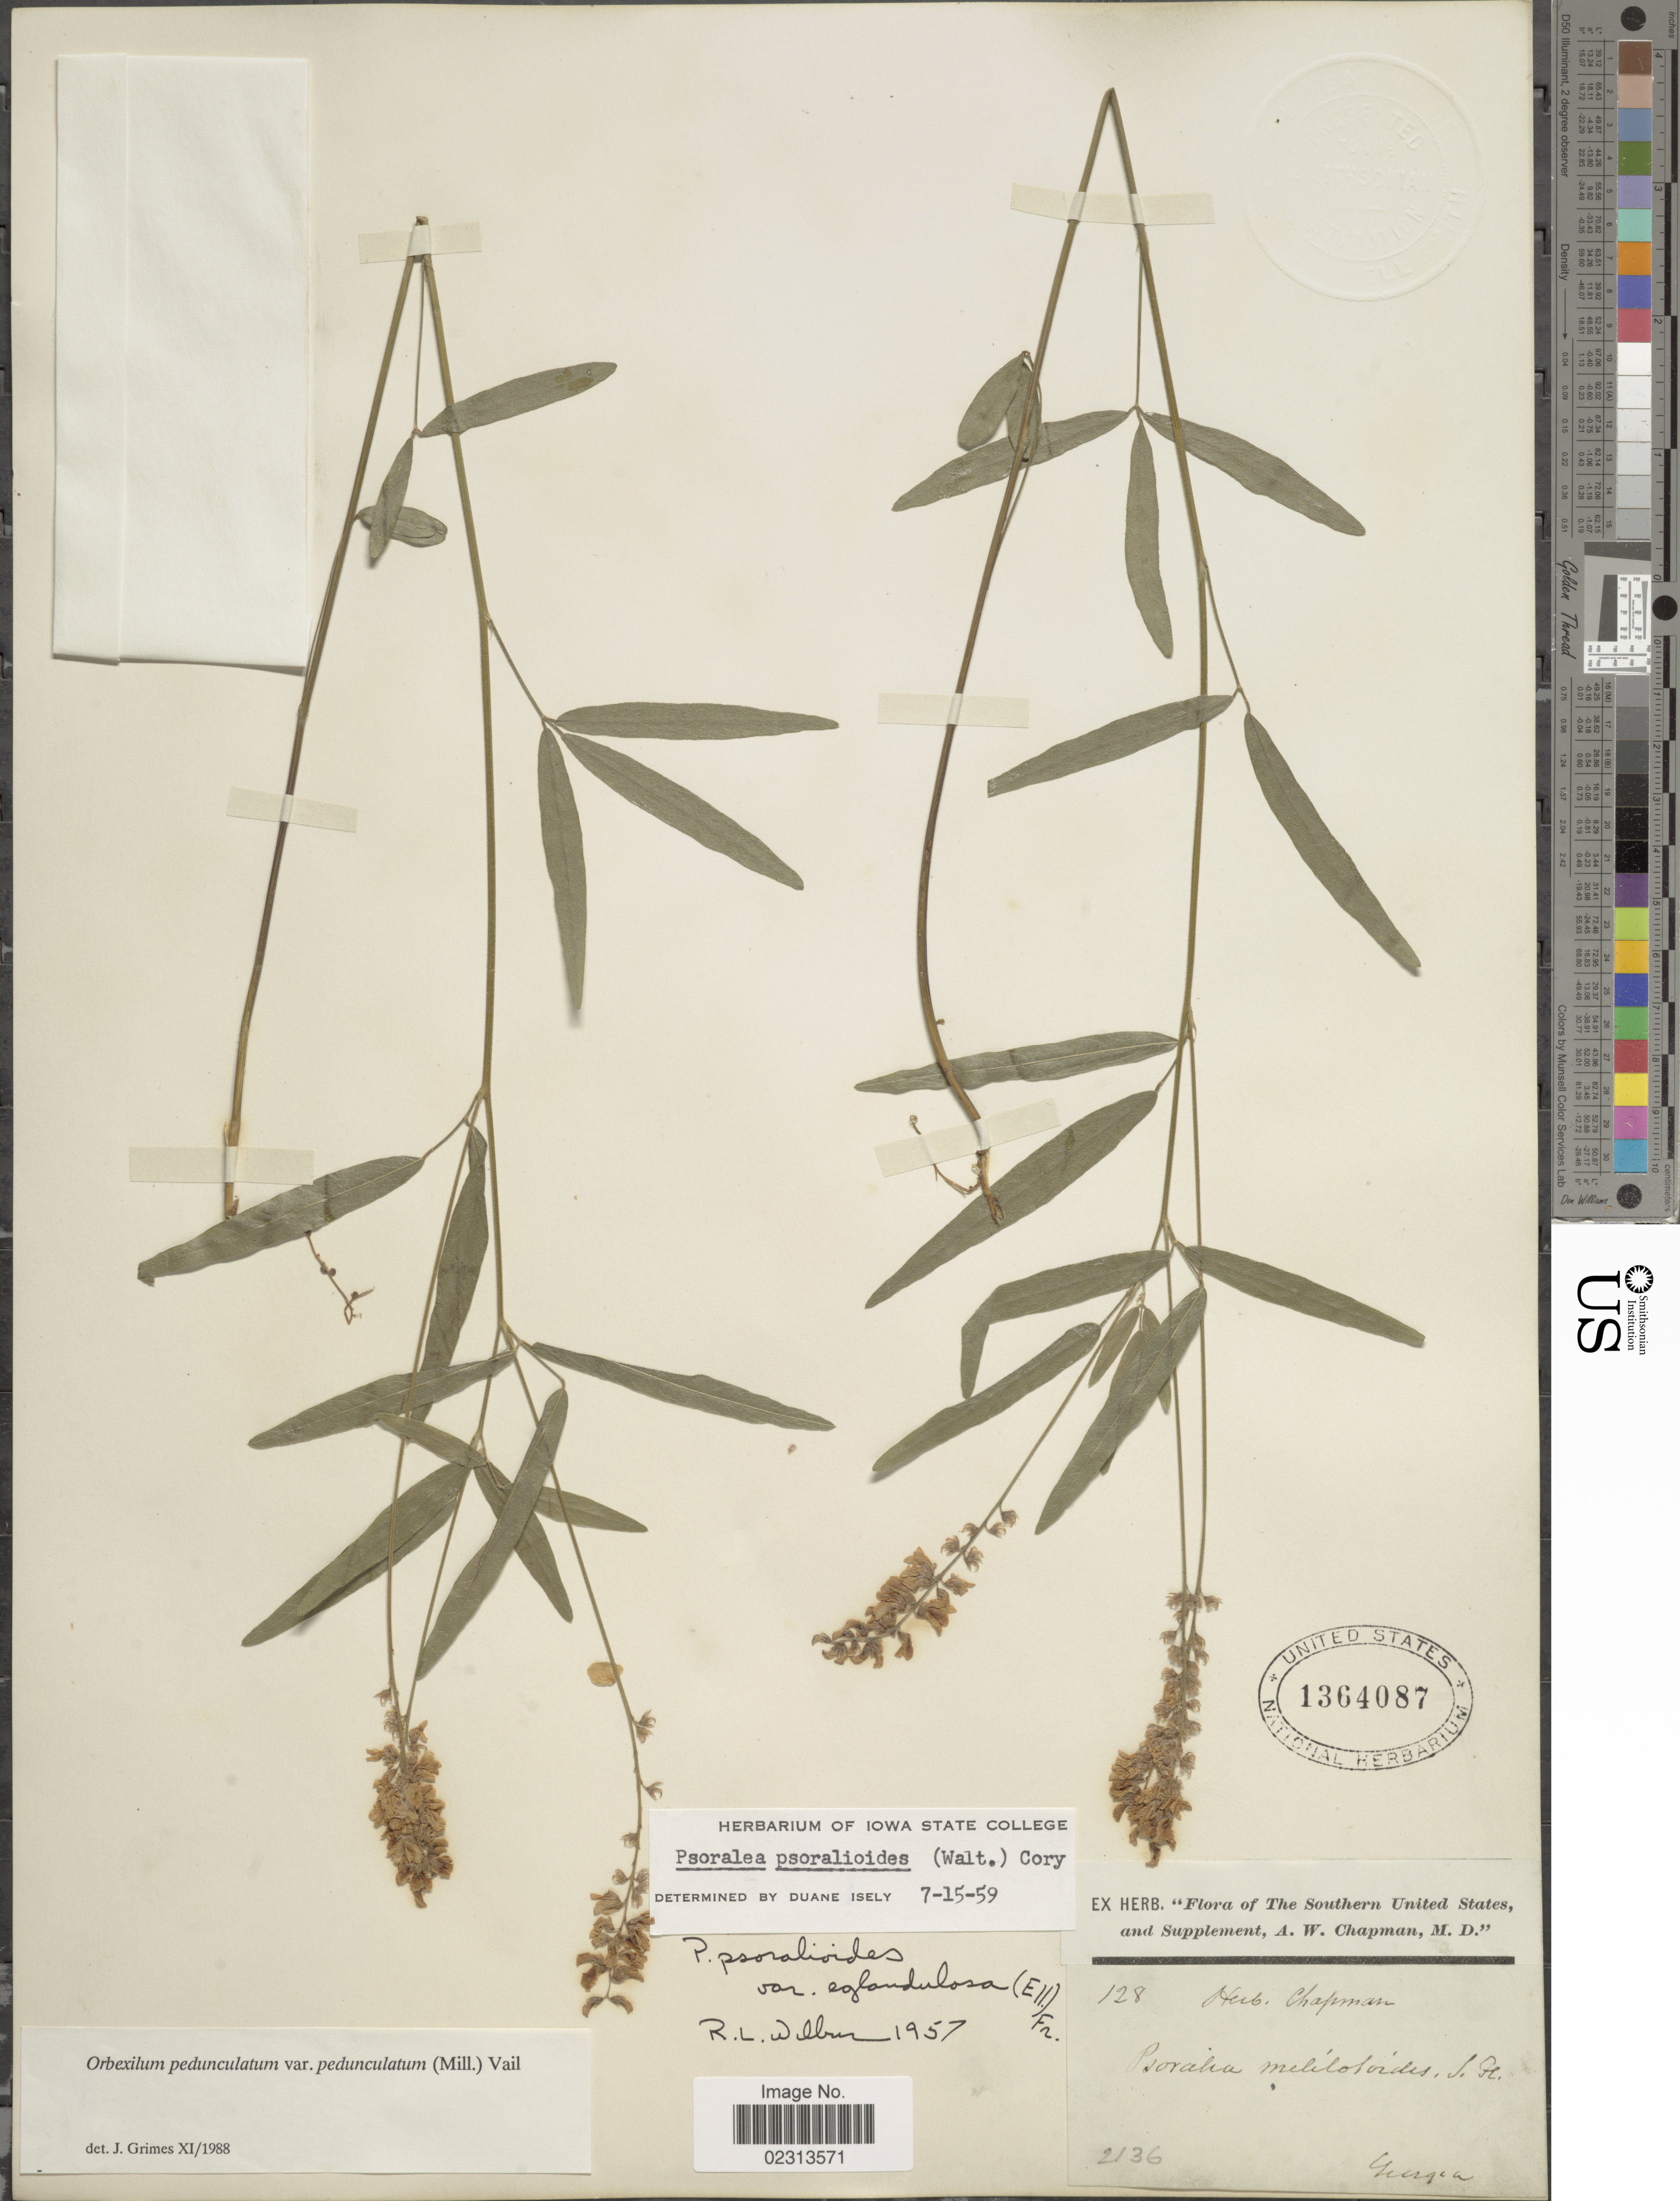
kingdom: Plantae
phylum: Tracheophyta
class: Magnoliopsida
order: Fabales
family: Fabaceae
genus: Orbexilum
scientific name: Orbexilum pedunculatum var. pedunculatum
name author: (Miller) Rydberg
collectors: ex herb. Chapman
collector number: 128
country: United States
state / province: Georgia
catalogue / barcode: US 1364087